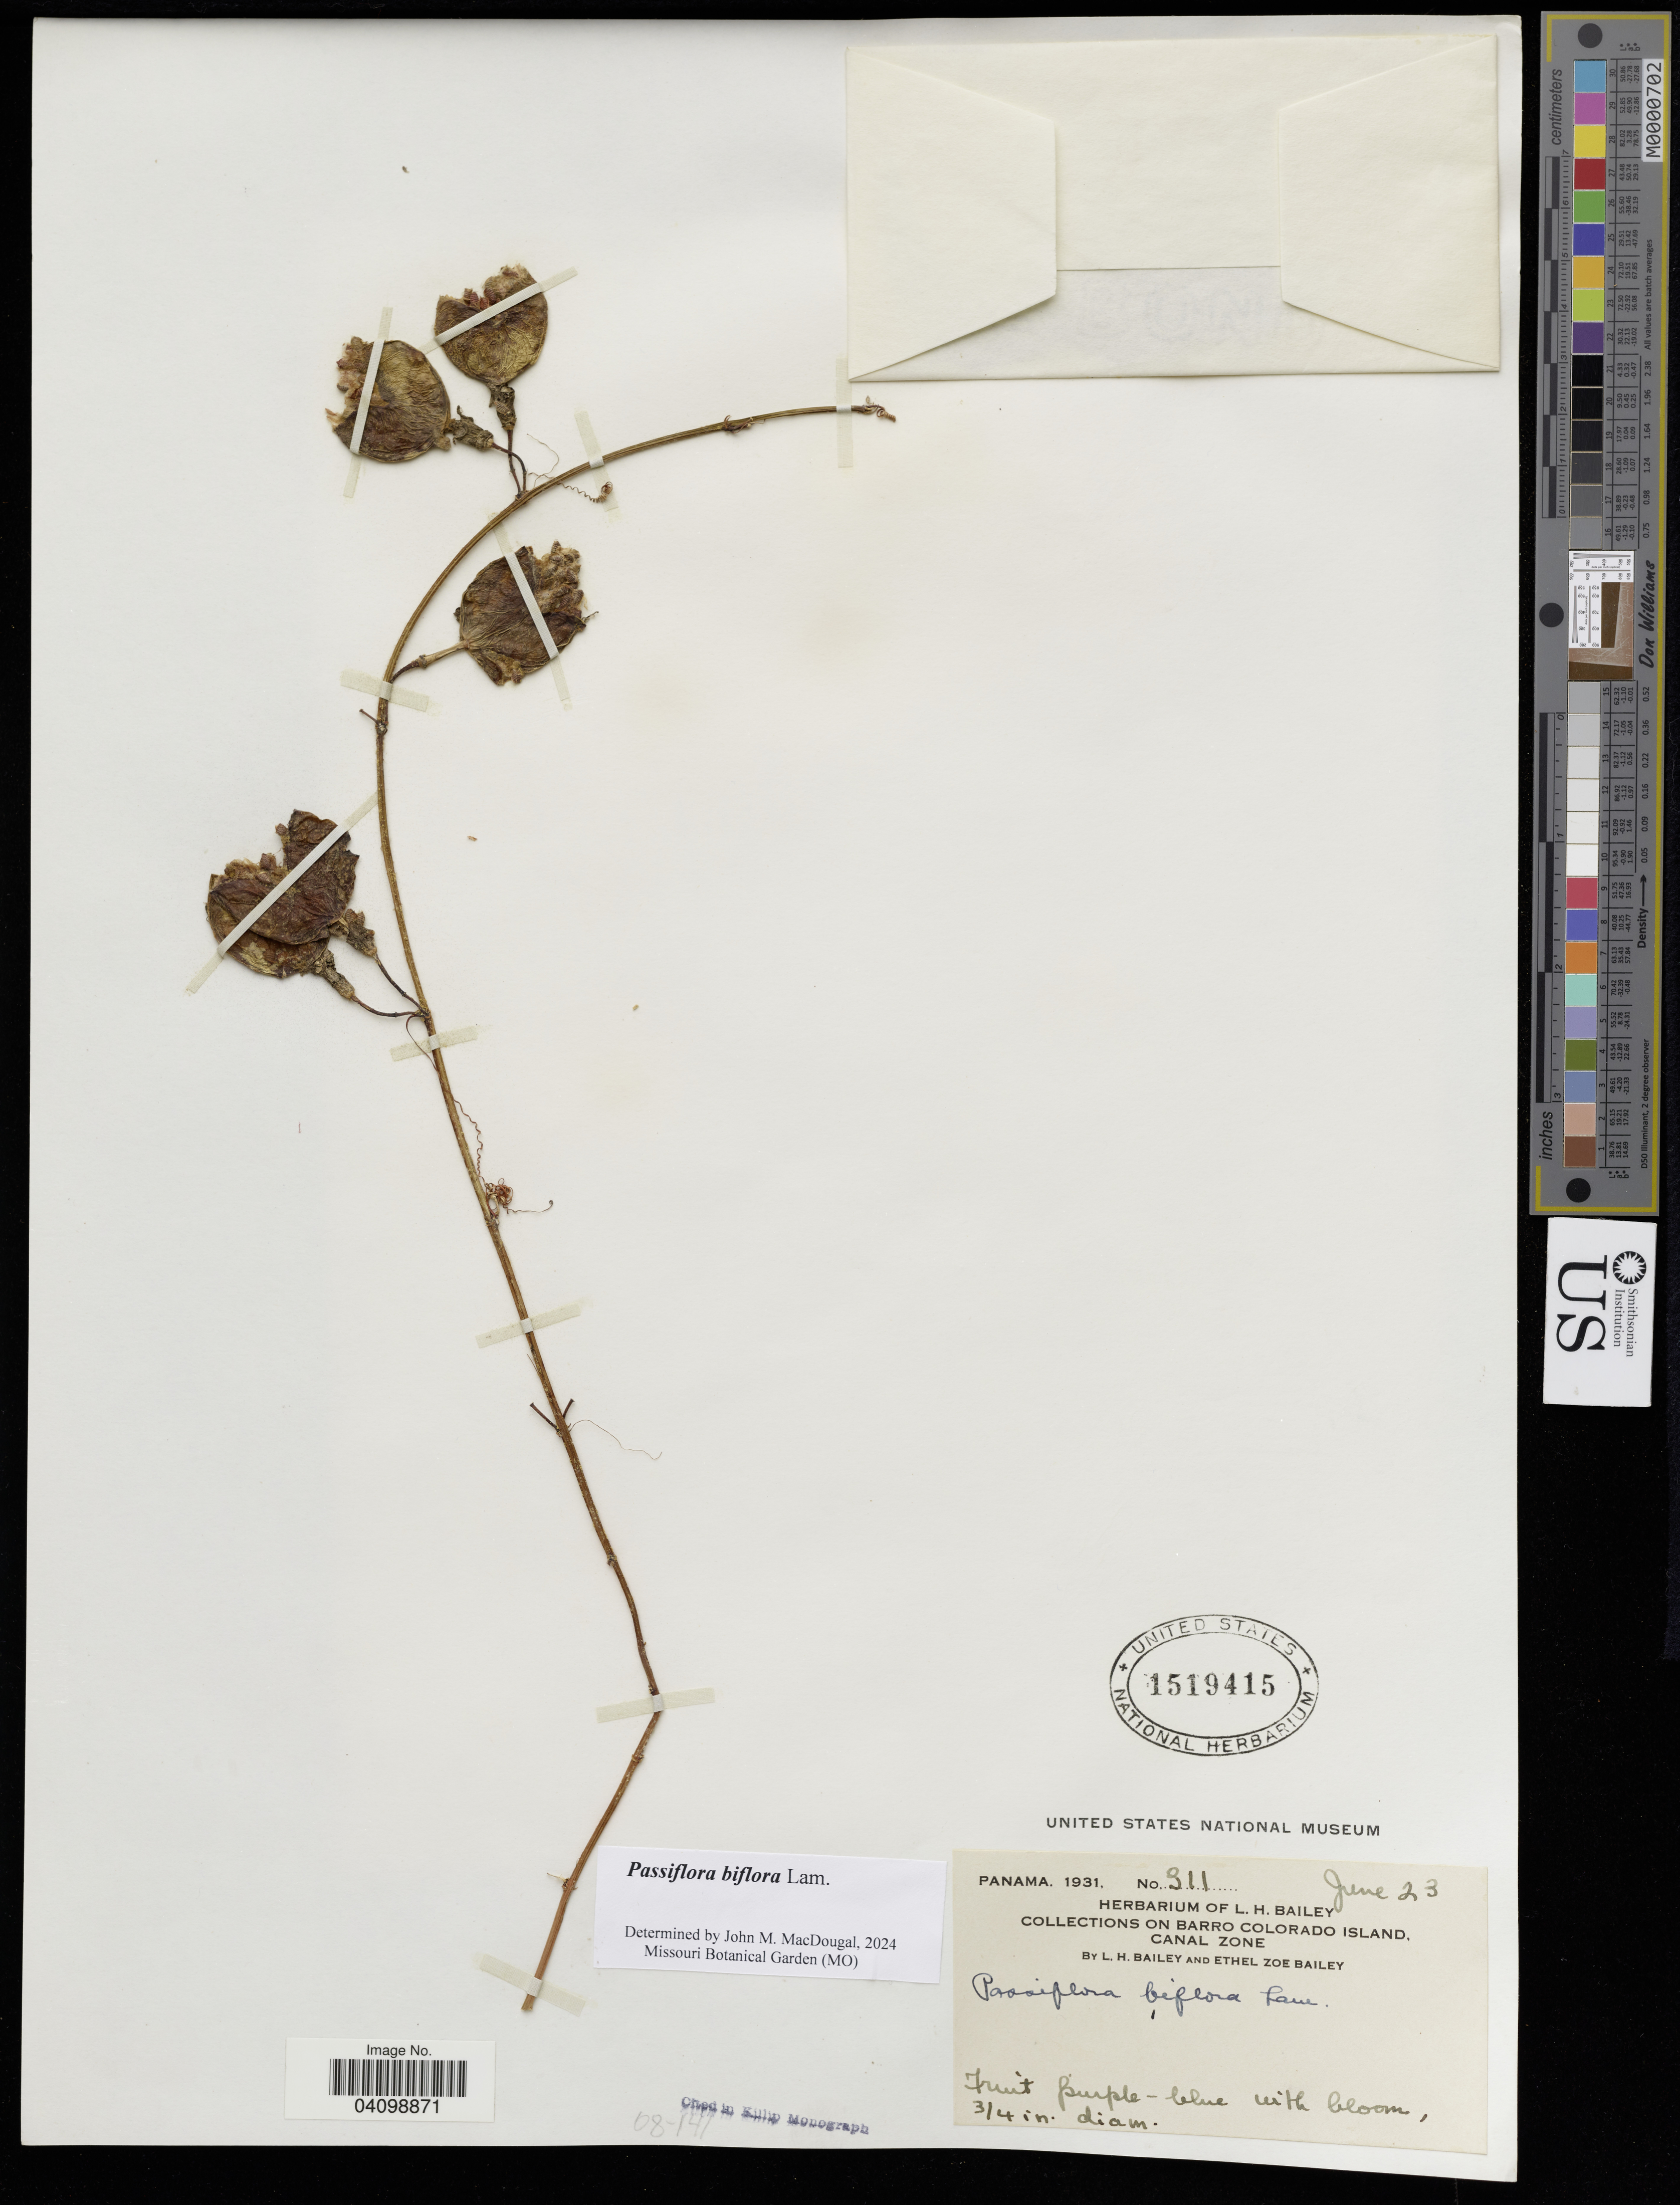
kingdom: Plantae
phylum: Tracheophyta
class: Magnoliopsida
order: Malpighiales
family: Passifloraceae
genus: Passiflora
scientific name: Passiflora biflora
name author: Lam.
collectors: L. H. Bailey & E. Z. Bailey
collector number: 911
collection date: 1931-06-23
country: Panama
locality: On Barro Colorado Island, Canal Zone.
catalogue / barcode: US 1519415